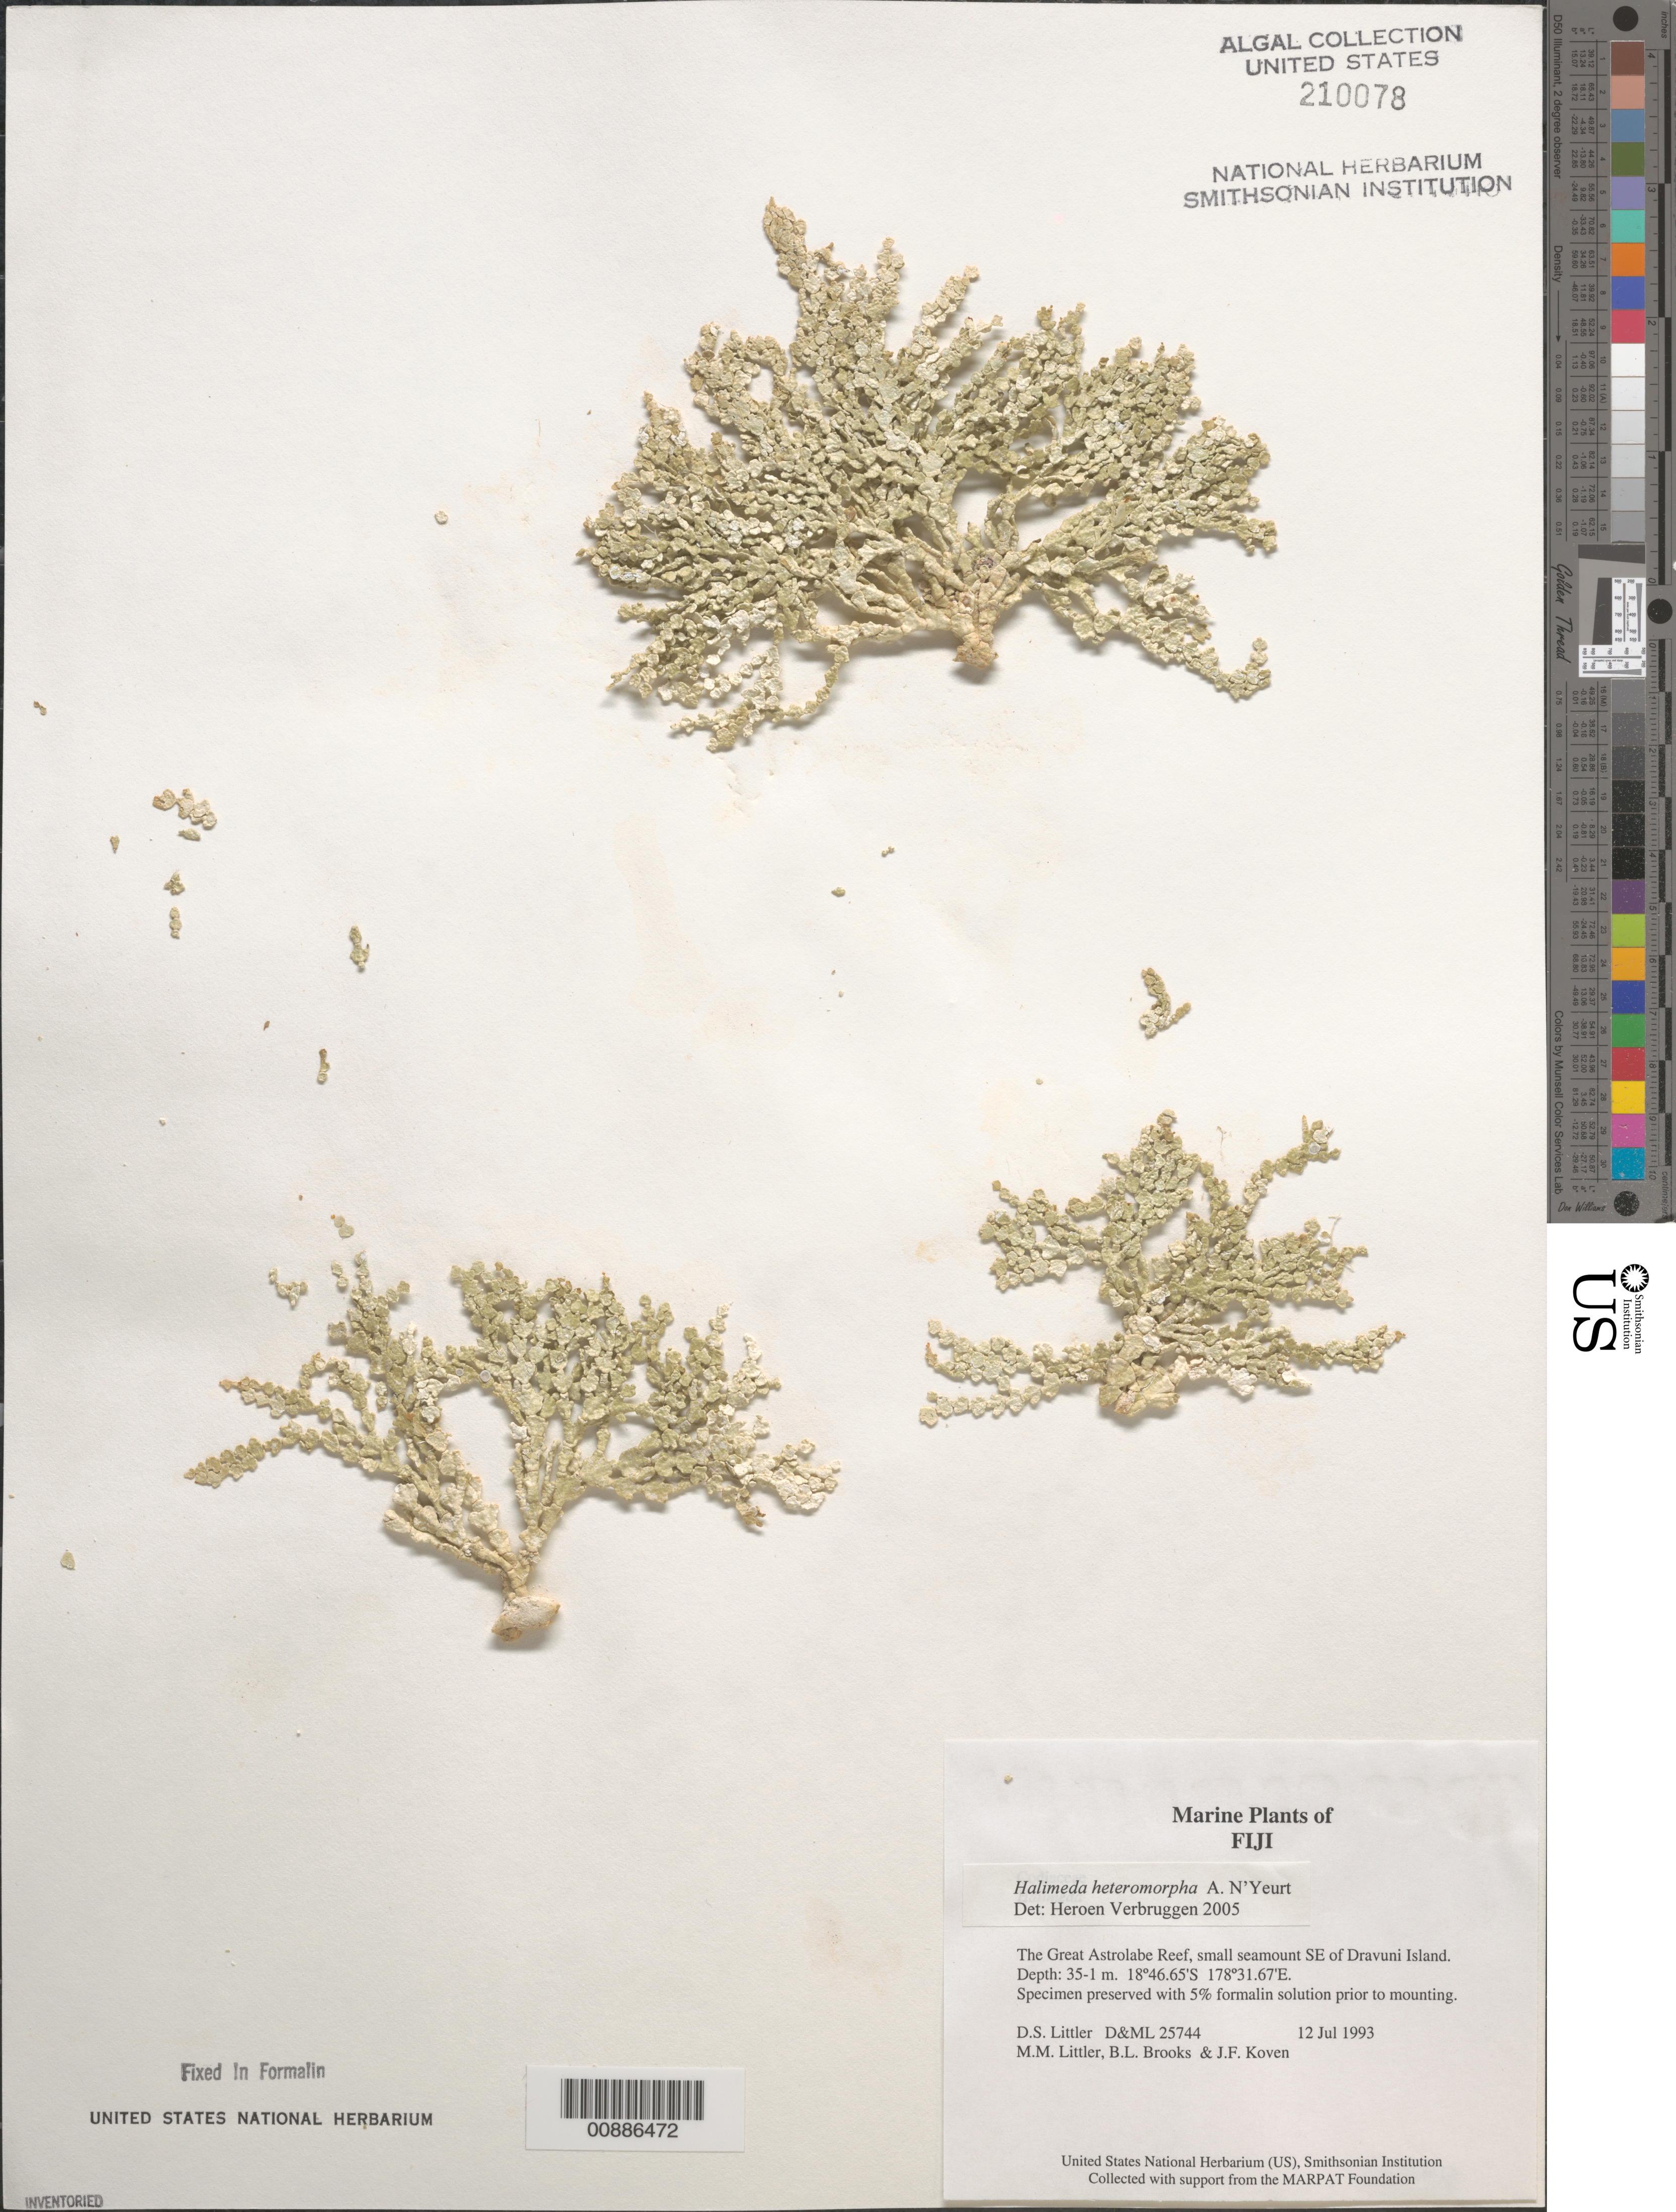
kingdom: Plantae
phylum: Chlorophyta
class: Ulvophyceae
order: Bryopsidales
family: Halimedaceae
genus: Halimeda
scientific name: Halimeda heteromorpha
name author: N'Yeurt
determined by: Verbruggen, H.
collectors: D. S. Littler, M. M. Littler, B. Brooks & J. Koven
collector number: D&ML 25744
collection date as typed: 12 Jul 1993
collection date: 1993-07-12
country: Fiji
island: Great Astrolabe Reef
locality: Great Astrolabe Reef, small seamount southeast of Dravuni Island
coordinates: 18 46.65'S, 178 31.67'E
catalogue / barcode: US 210078